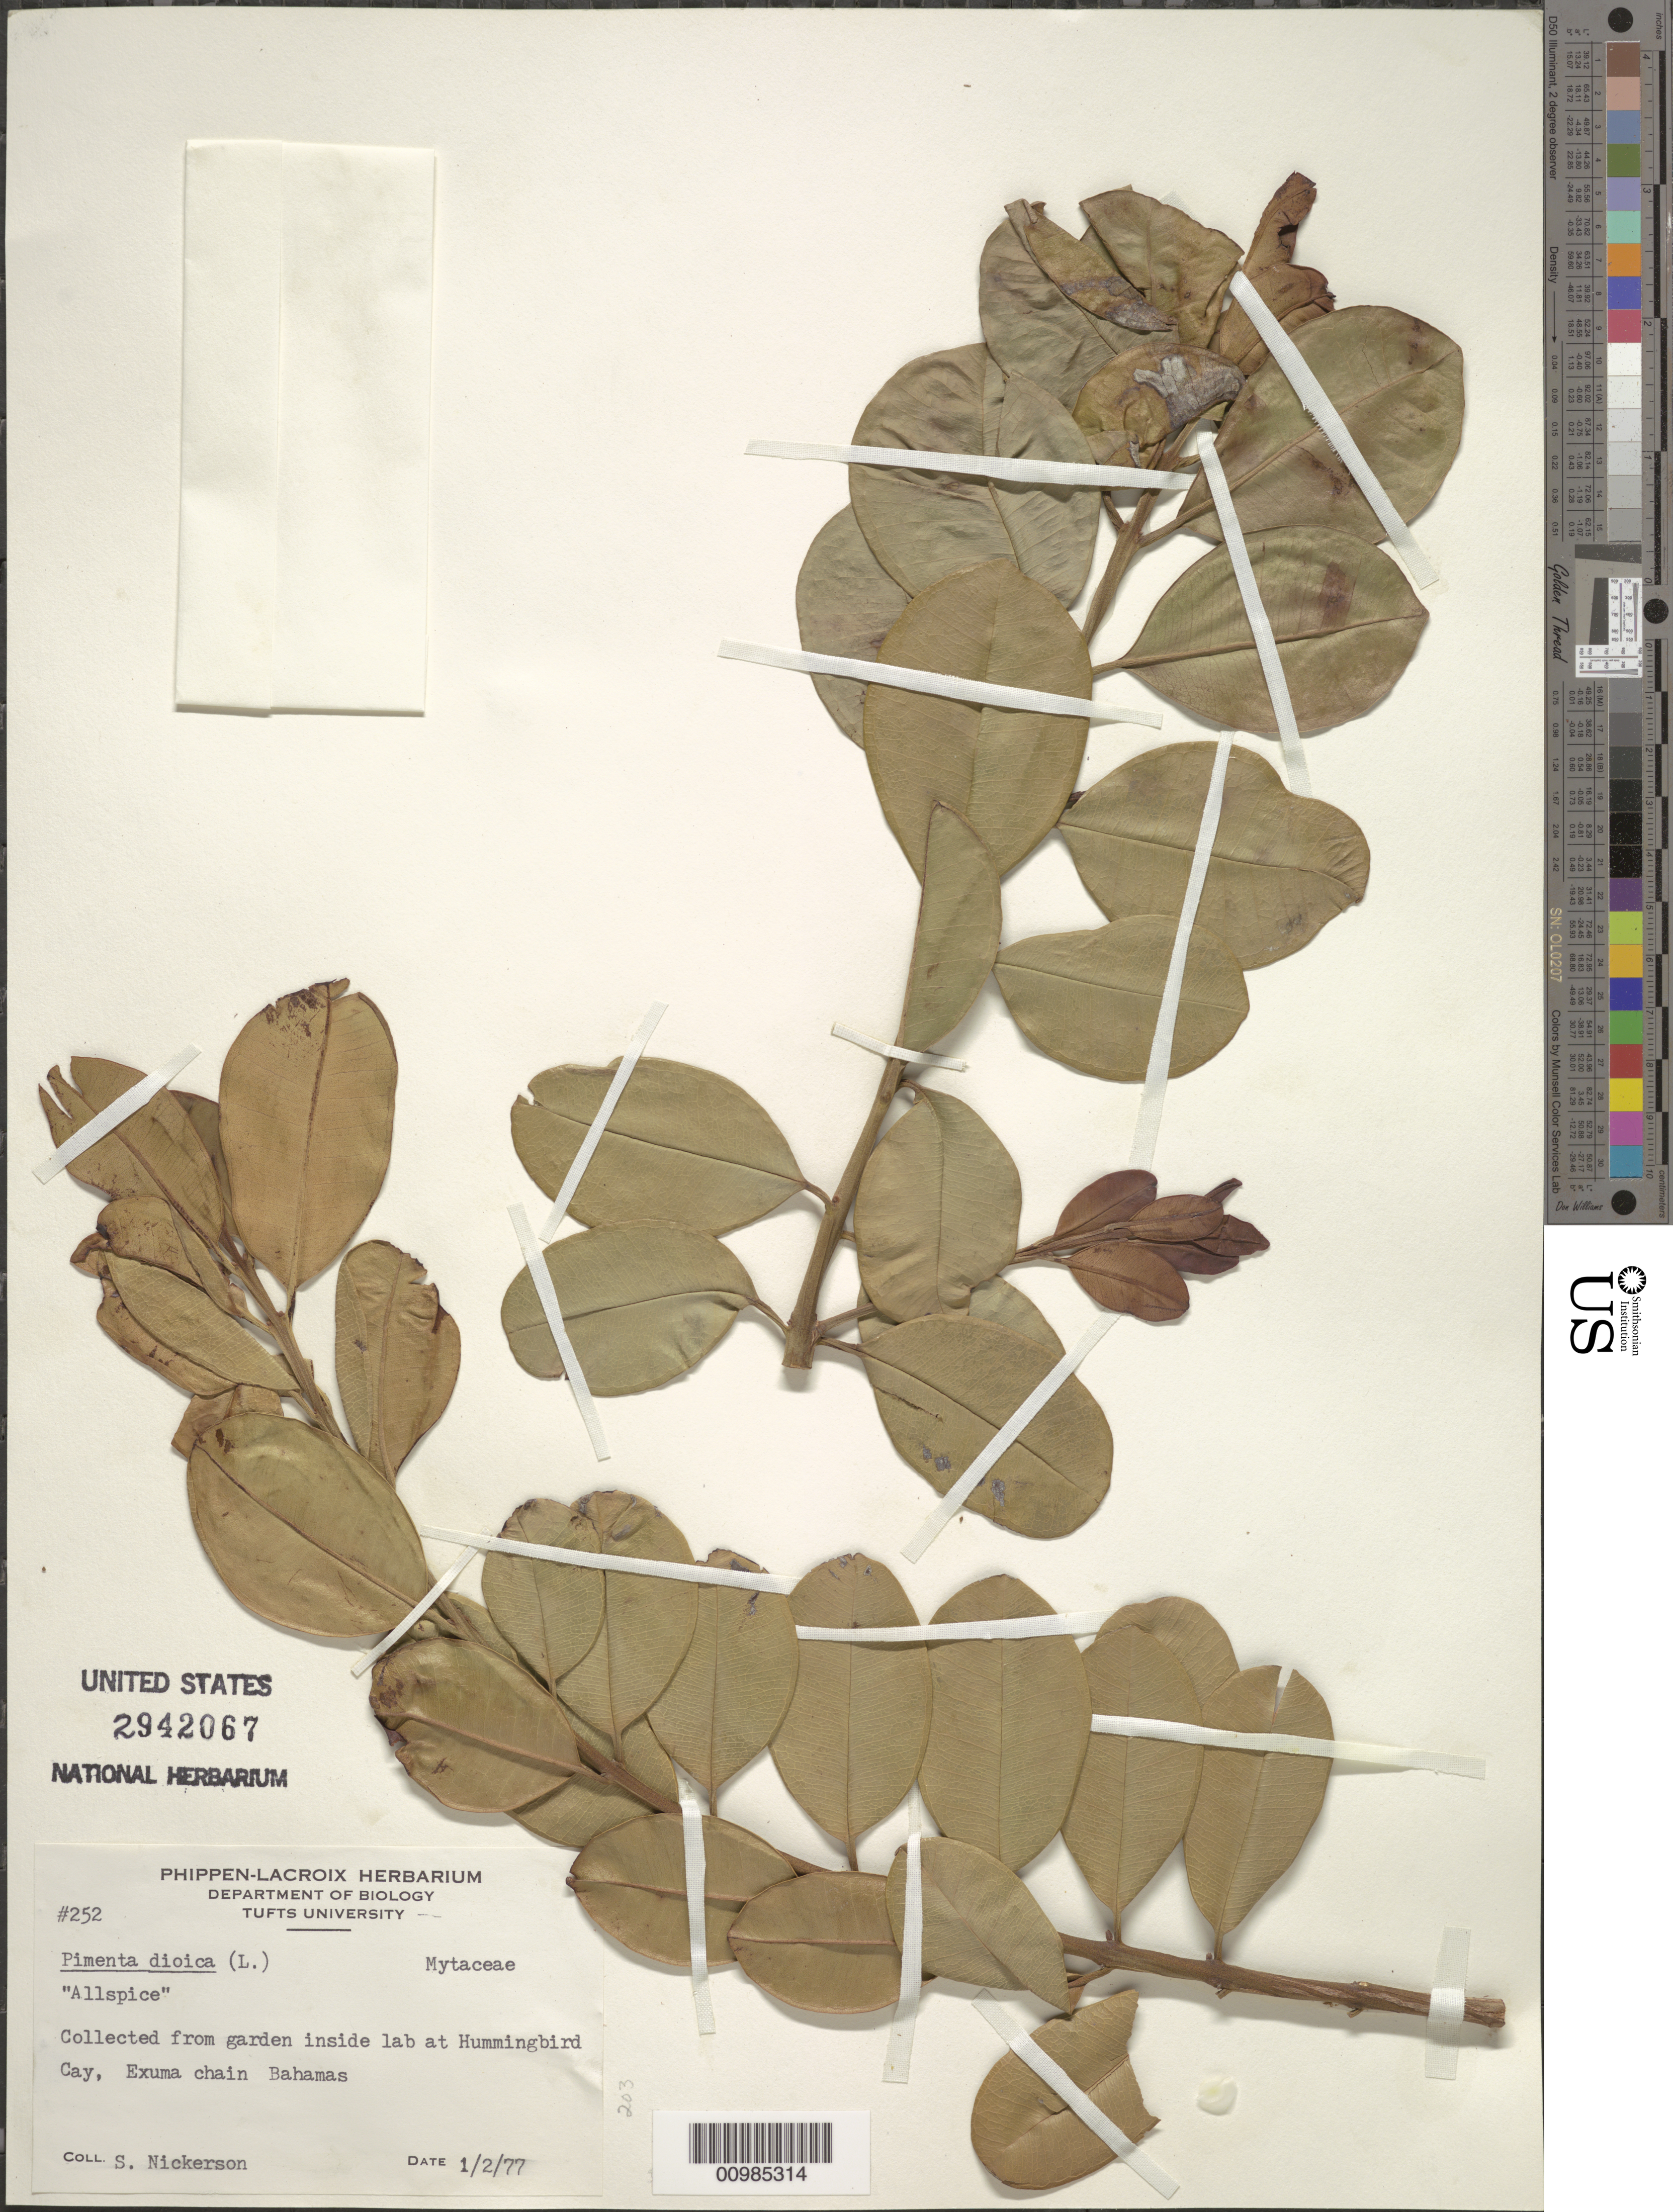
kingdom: Plantae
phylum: Tracheophyta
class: Magnoliopsida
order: Myrtales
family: Myrtaceae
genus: Pimenta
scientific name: Pimenta dioica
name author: (L.) Merr.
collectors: S. Nickerson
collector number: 252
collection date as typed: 02 Jan 1977 or 01 Feb 1977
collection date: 1977-01-02 or 1977-02-01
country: Bahamas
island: Exuma Chain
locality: Hummingbird Cay (garden inside lab)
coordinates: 0 N, 0 E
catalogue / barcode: US 2942967